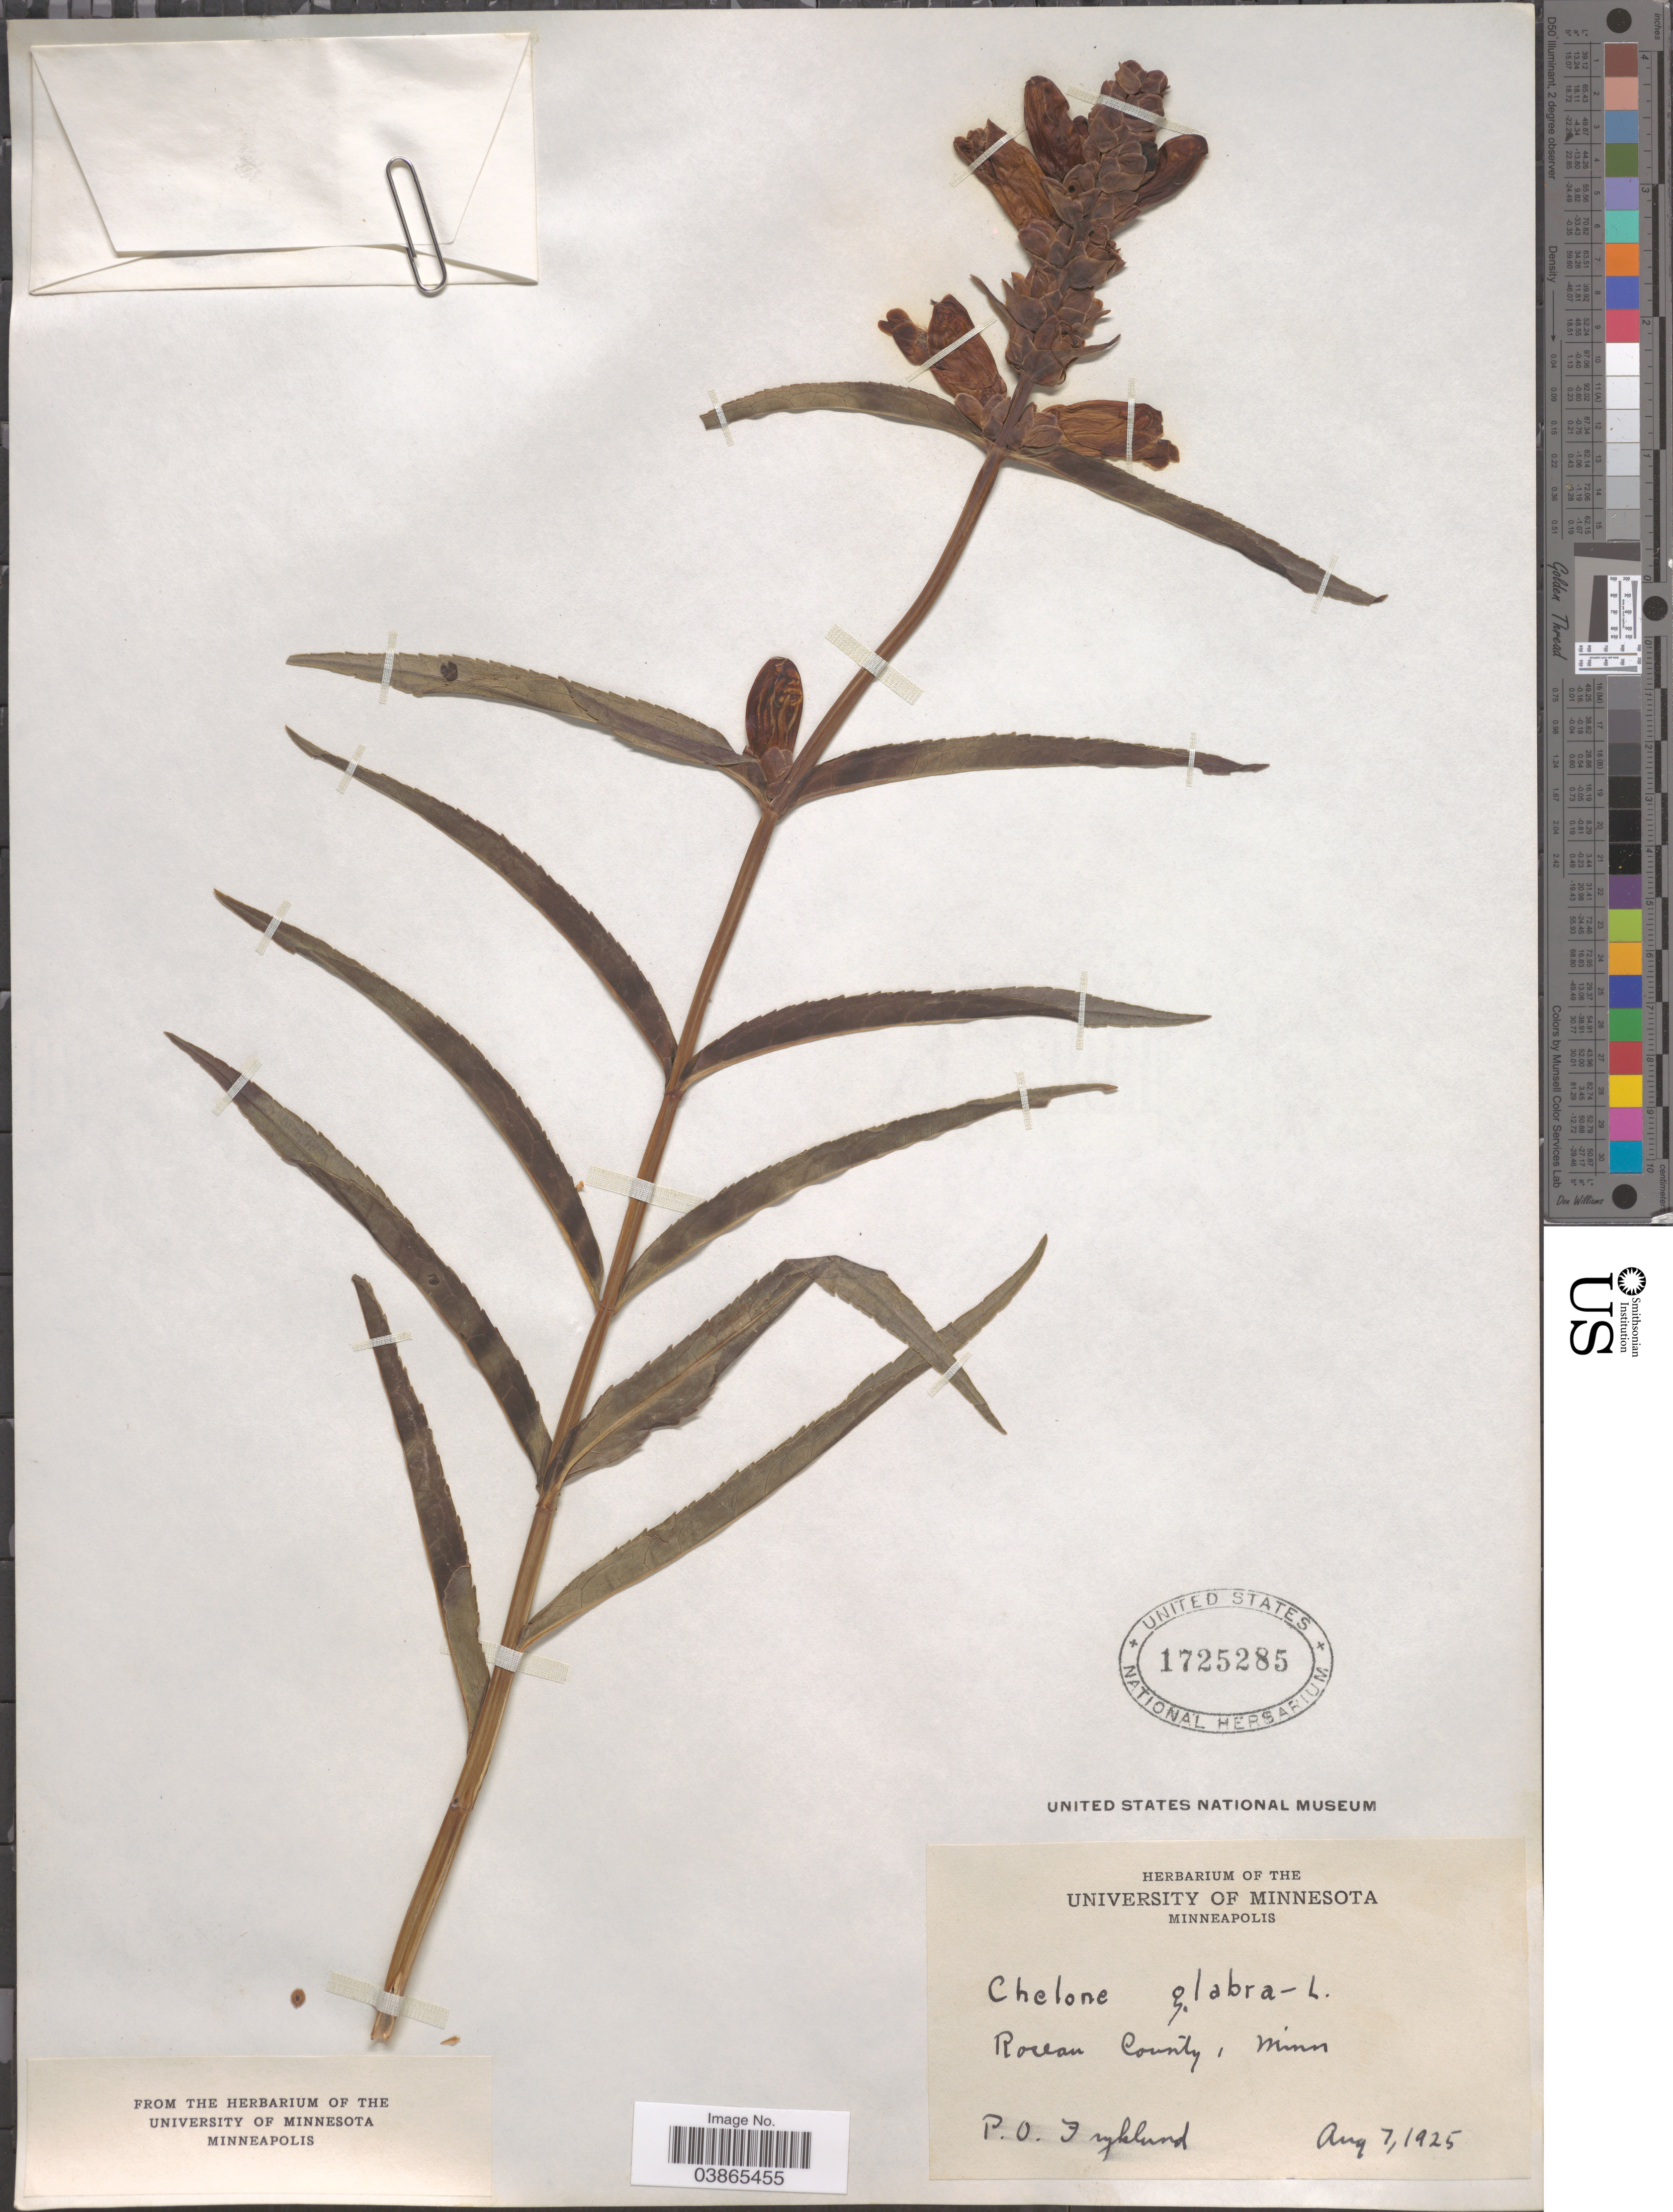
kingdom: Plantae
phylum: Tracheophyta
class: Magnoliopsida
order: Lamiales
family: Plantaginaceae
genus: Chelone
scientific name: Chelone glabra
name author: L.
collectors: P. Friyklund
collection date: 1925-08-07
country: United States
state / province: Minnesota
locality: Roseau County.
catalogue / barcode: US 1725285